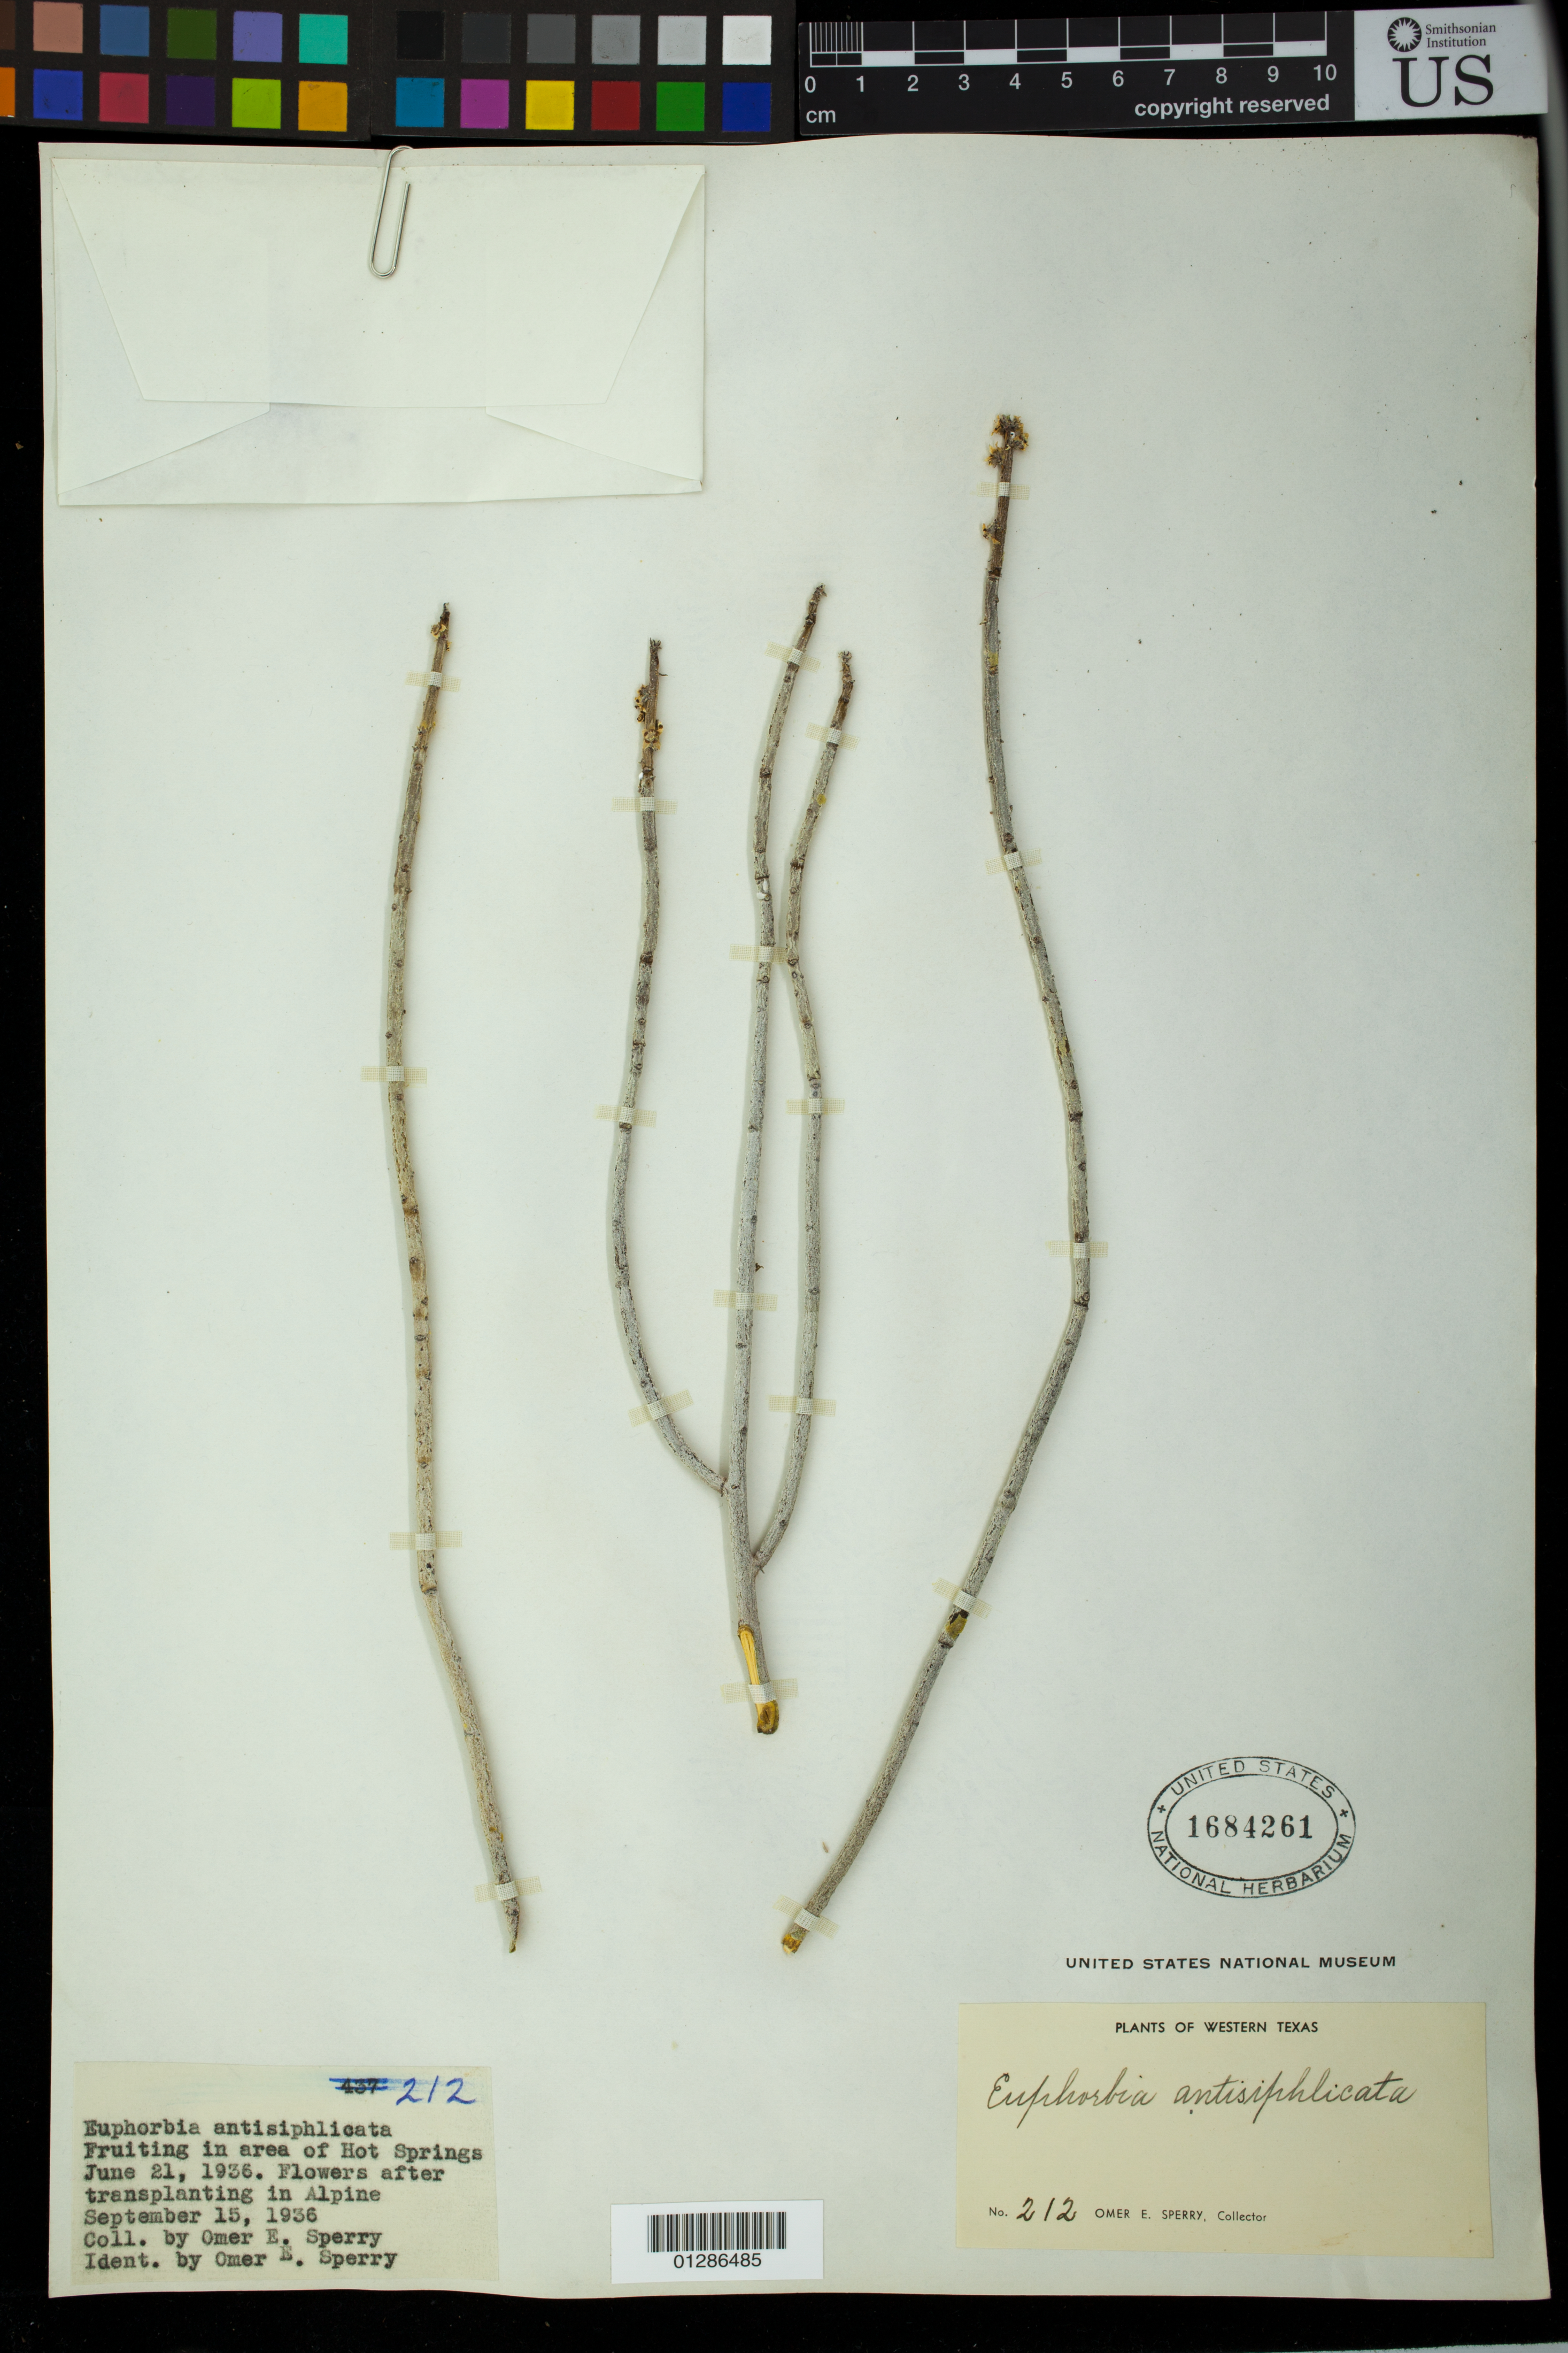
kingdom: Plantae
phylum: Tracheophyta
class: Magnoliopsida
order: Malpighiales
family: Euphorbiaceae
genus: Euphorbia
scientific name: Euphorbia antisyphilitica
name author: Zucc.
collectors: O. E. Sperry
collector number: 212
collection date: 1936-06-21 or 1936-09-15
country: United States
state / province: Texas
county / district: Brewster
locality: Hot Springs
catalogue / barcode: US 1684261